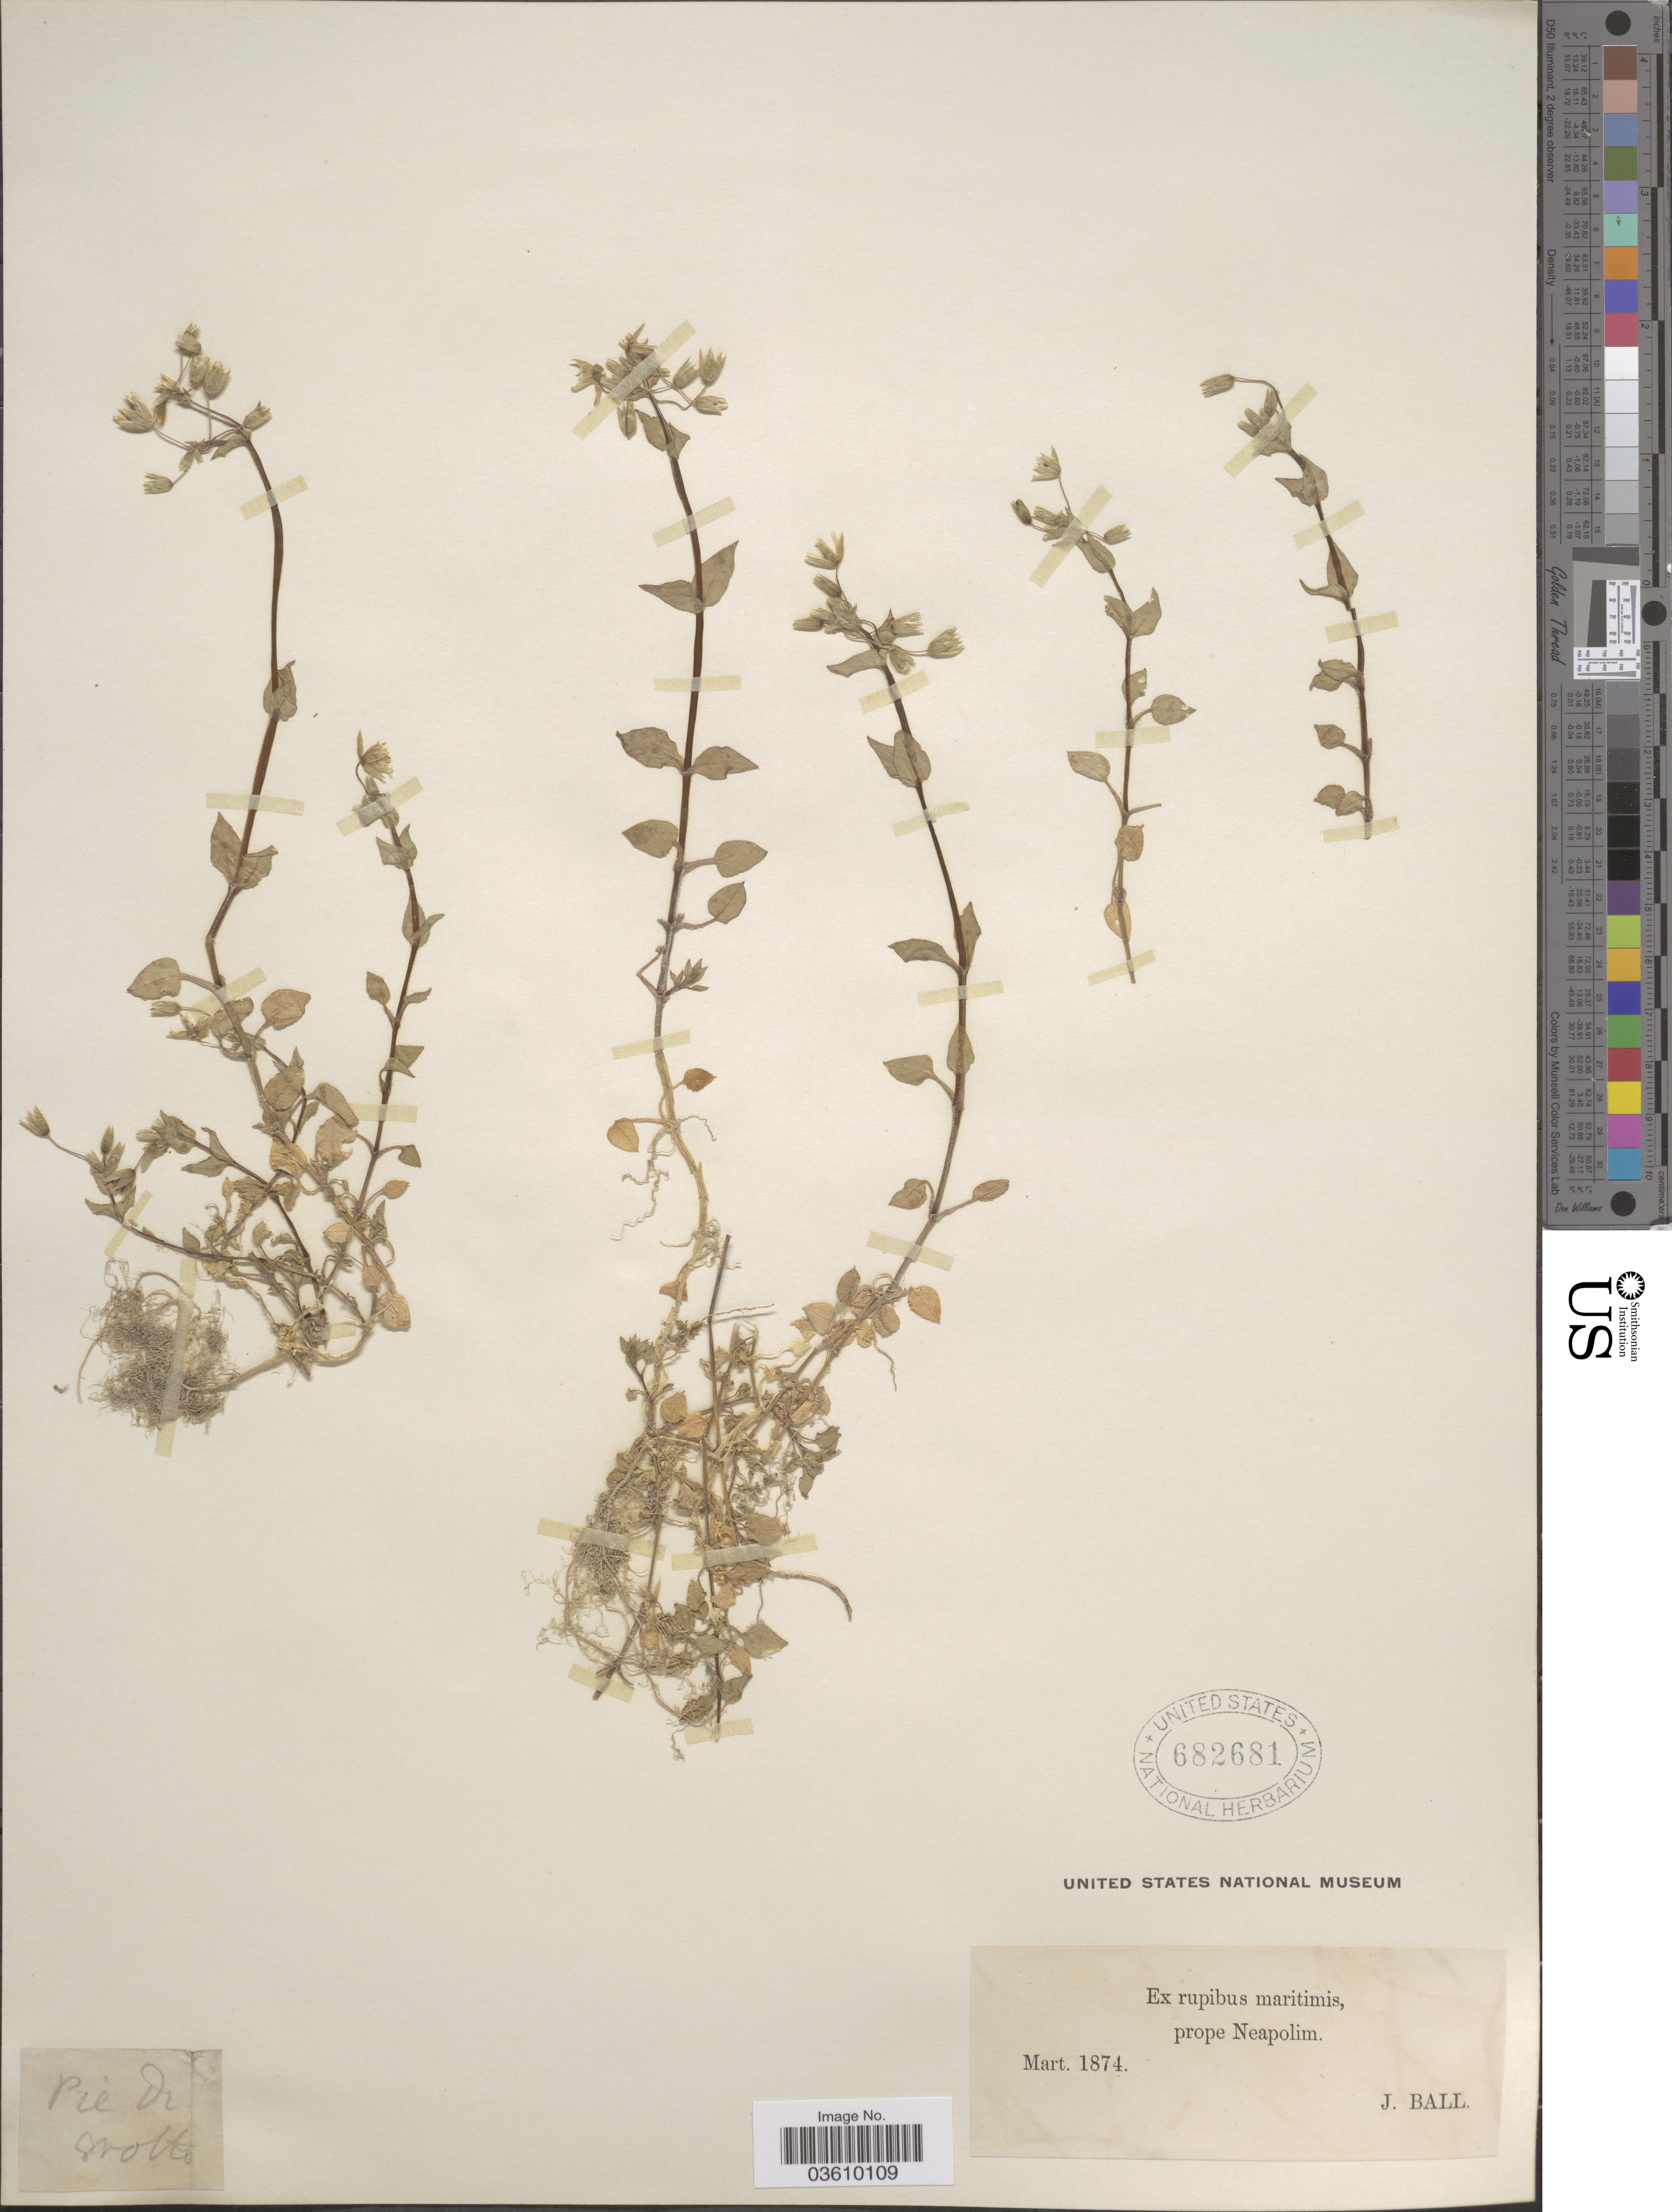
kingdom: Plantae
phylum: Tracheophyta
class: Magnoliopsida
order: Caryophyllales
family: Caryophyllaceae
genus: Stellaria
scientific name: Stellaria sp.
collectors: J. Ball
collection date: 1874-03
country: Italy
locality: Ex rupibus maritimis, prope Neapolim.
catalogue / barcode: US 682681